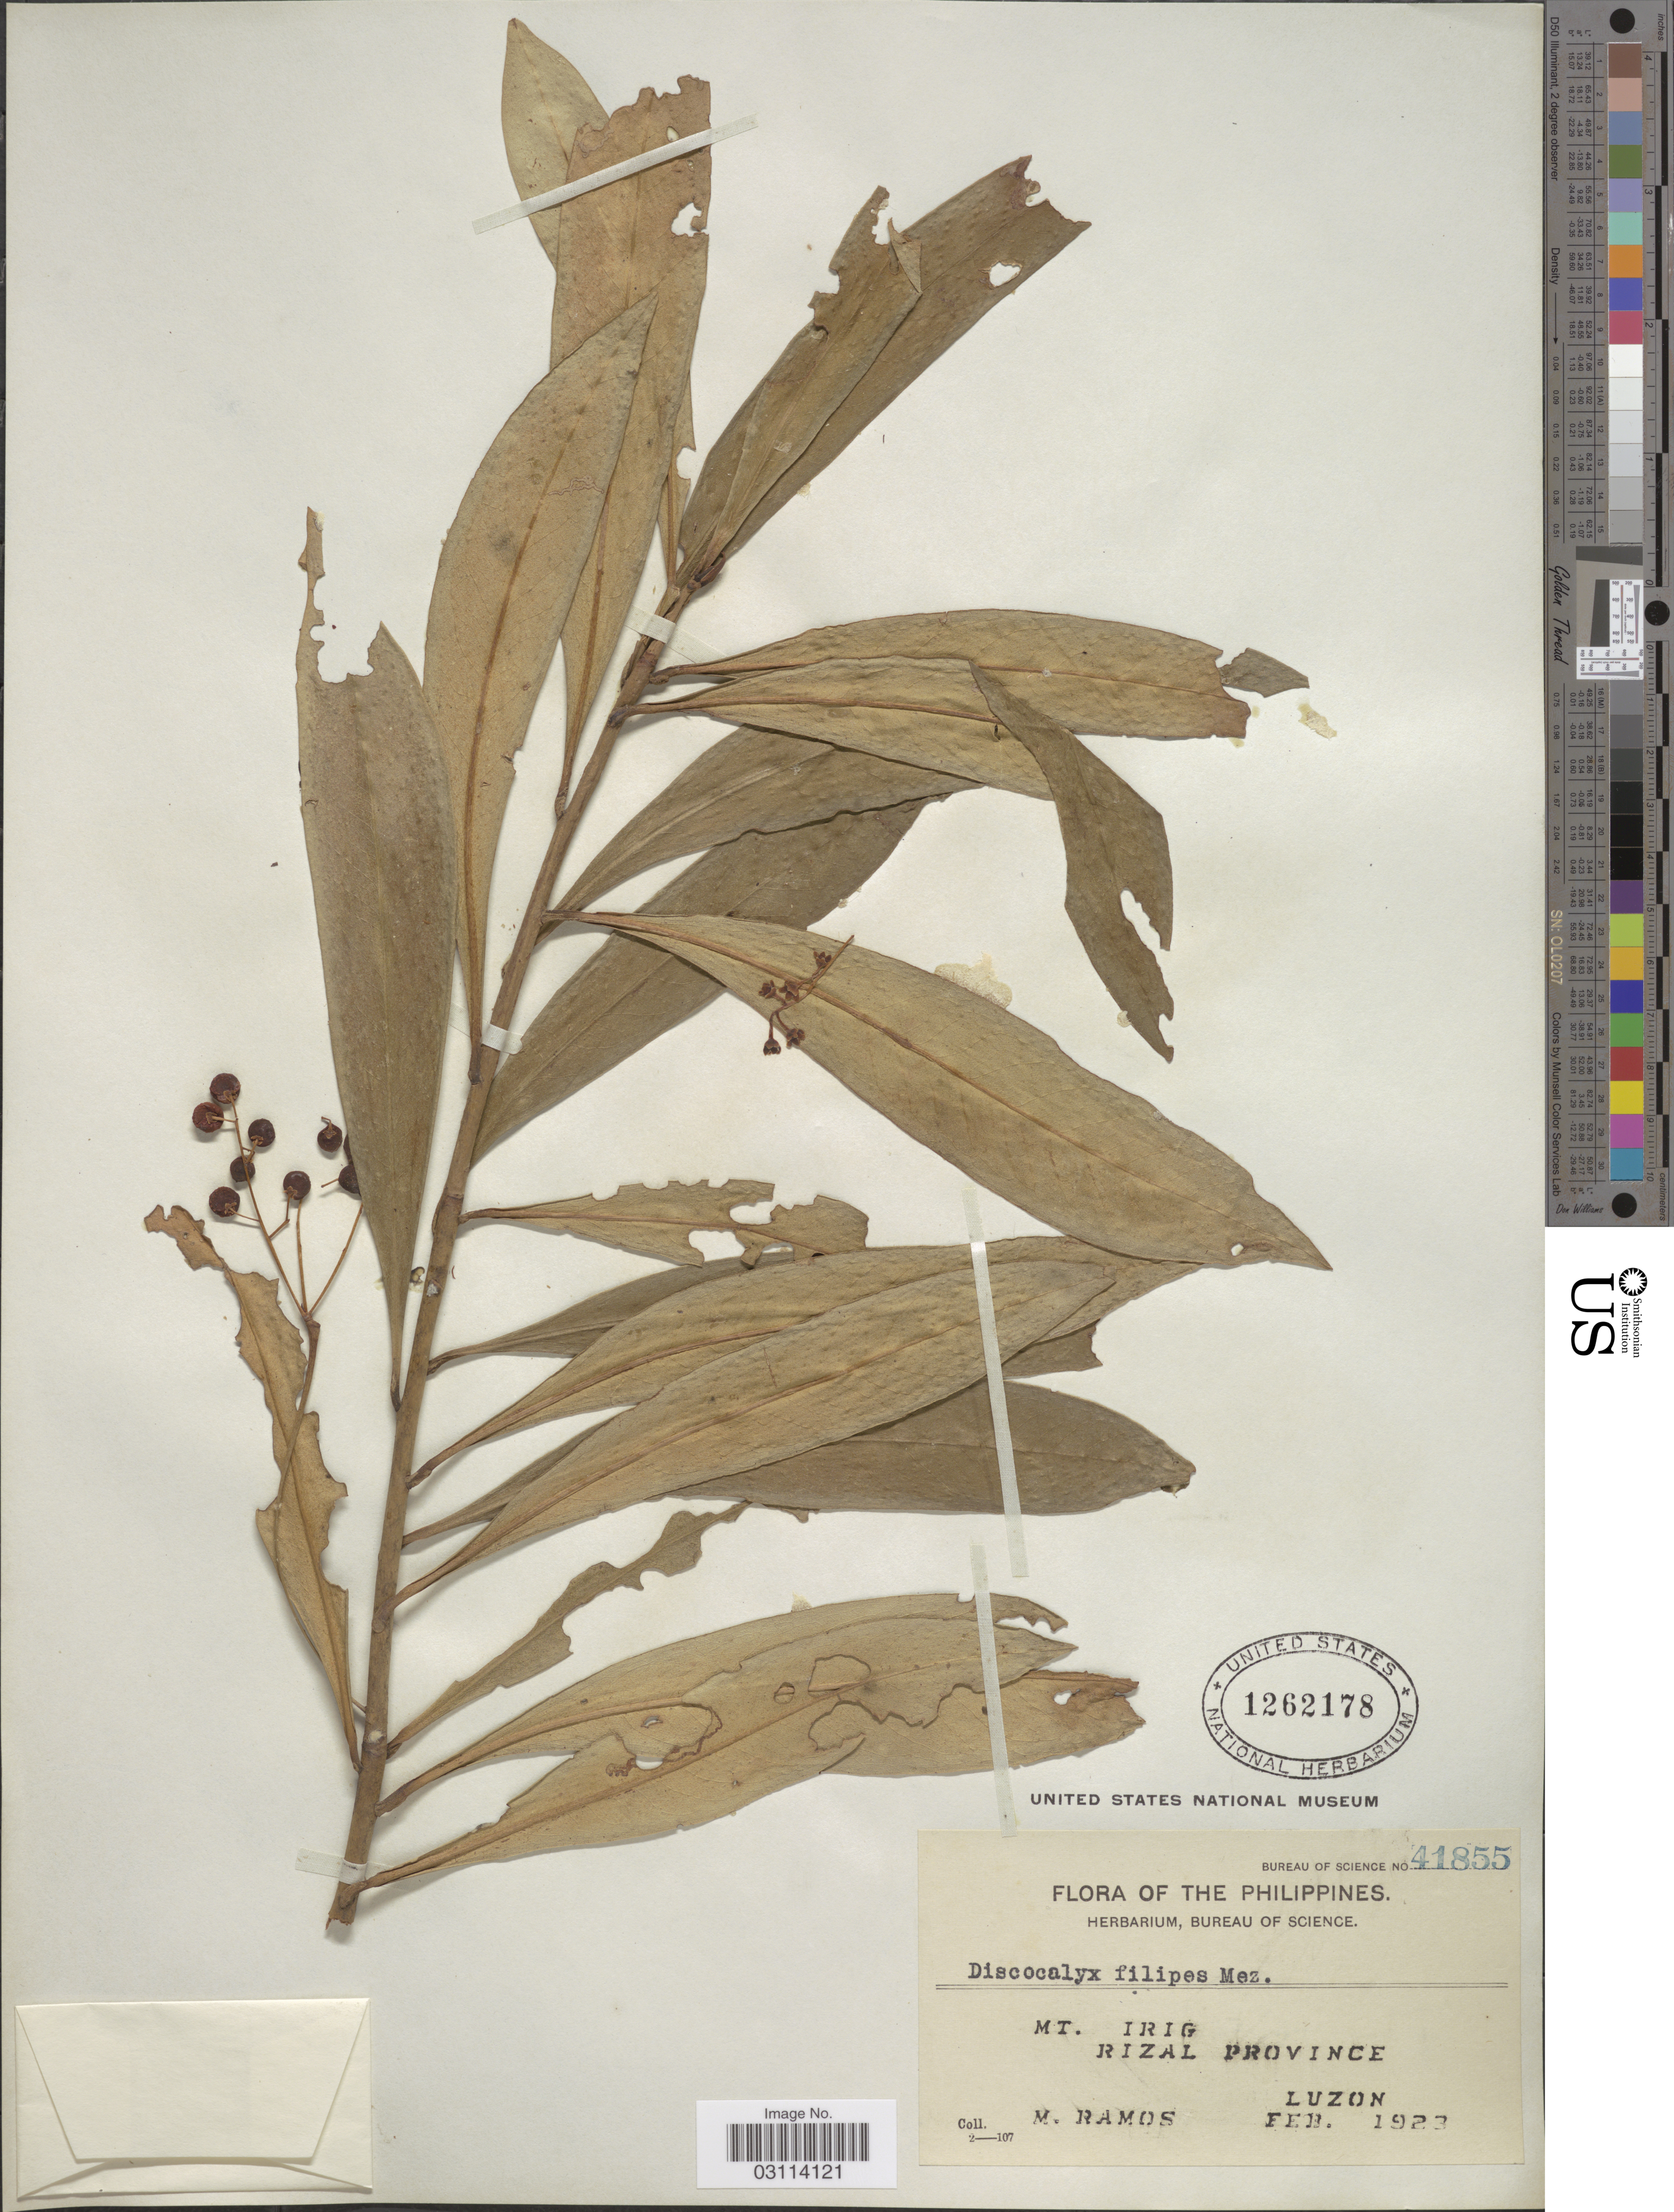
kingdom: Plantae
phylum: Tracheophyta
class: Magnoliopsida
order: Ericales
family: Primulaceae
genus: Discocalyx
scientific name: Discocalyx filipes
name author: Mez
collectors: M. Ramos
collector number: Bureau of Science 41855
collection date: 1923-02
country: Philippines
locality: Mt. Irig, Rizal Province, Luzon.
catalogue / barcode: US 1262178